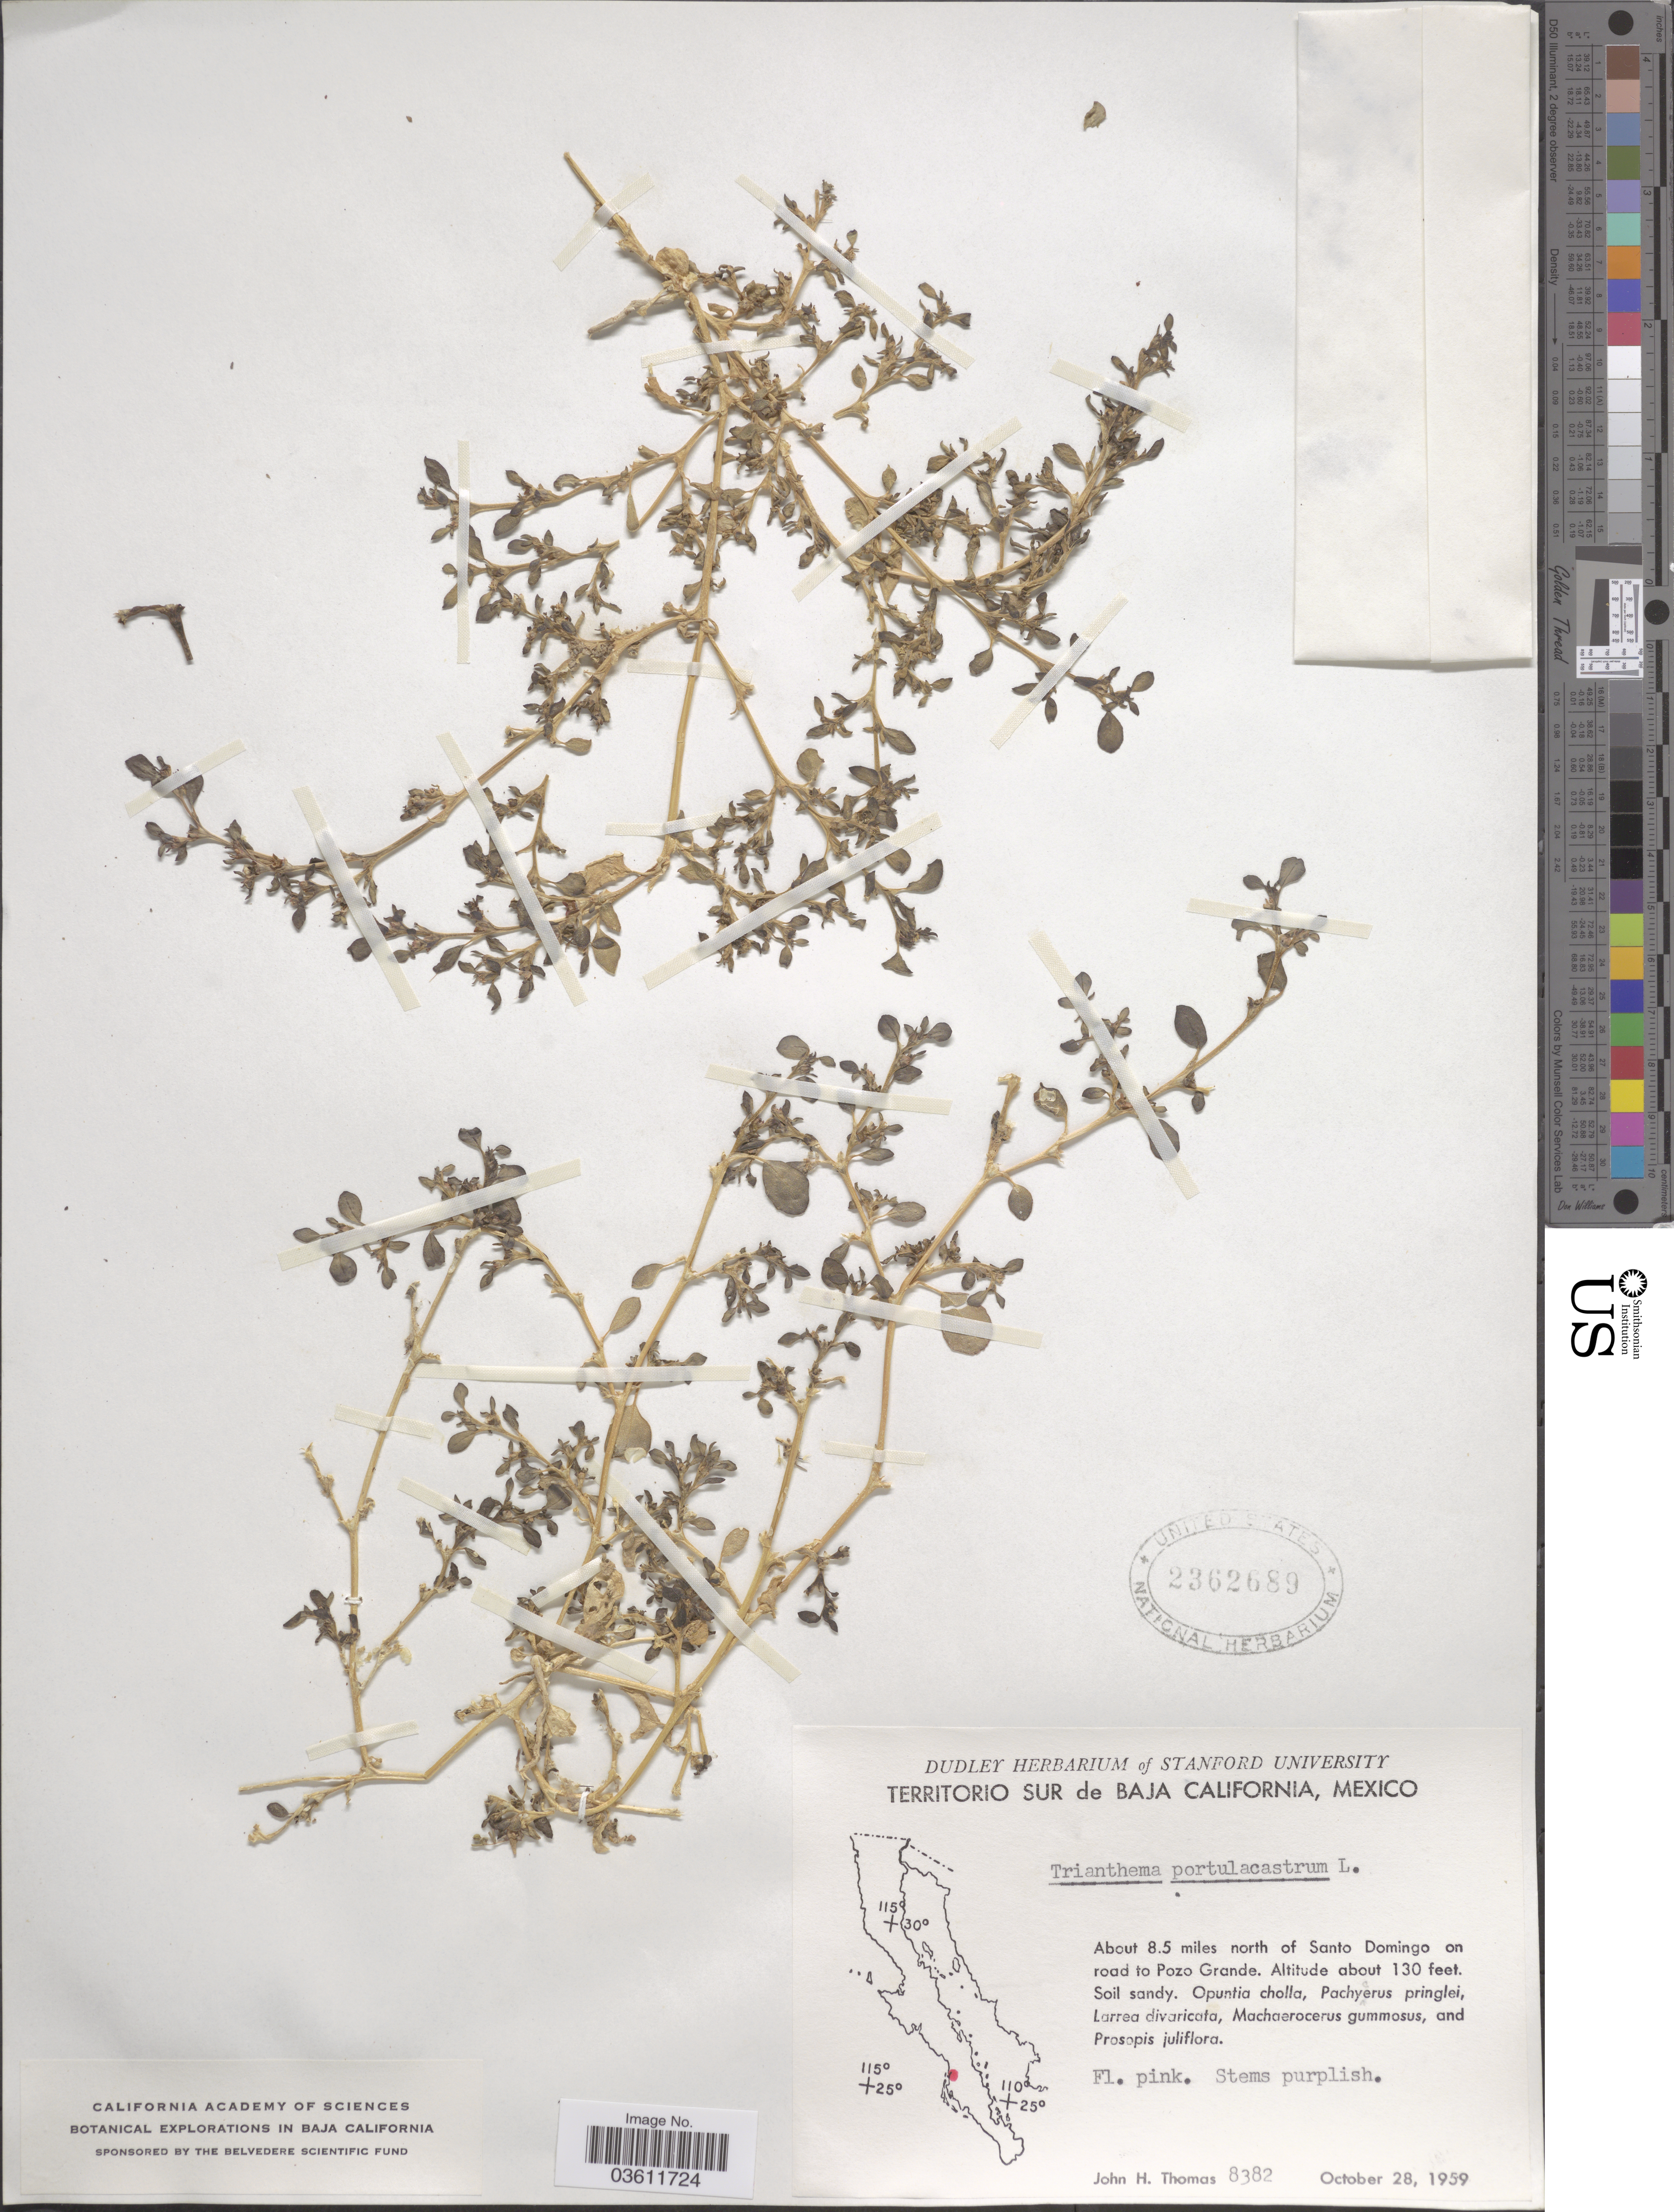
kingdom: Plantae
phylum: Tracheophyta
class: Magnoliopsida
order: Caryophyllales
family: Aizoaceae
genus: Trianthema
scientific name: Trianthema portulacastrum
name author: L.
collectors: J. H. Thomas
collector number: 8382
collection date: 1959-10-28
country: Mexico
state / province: Baja California Sur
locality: Territorio Sur de Baja California. About 8.5 miles north of Santo Domingo on road to Pozo Grande.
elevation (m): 40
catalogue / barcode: US 2362689